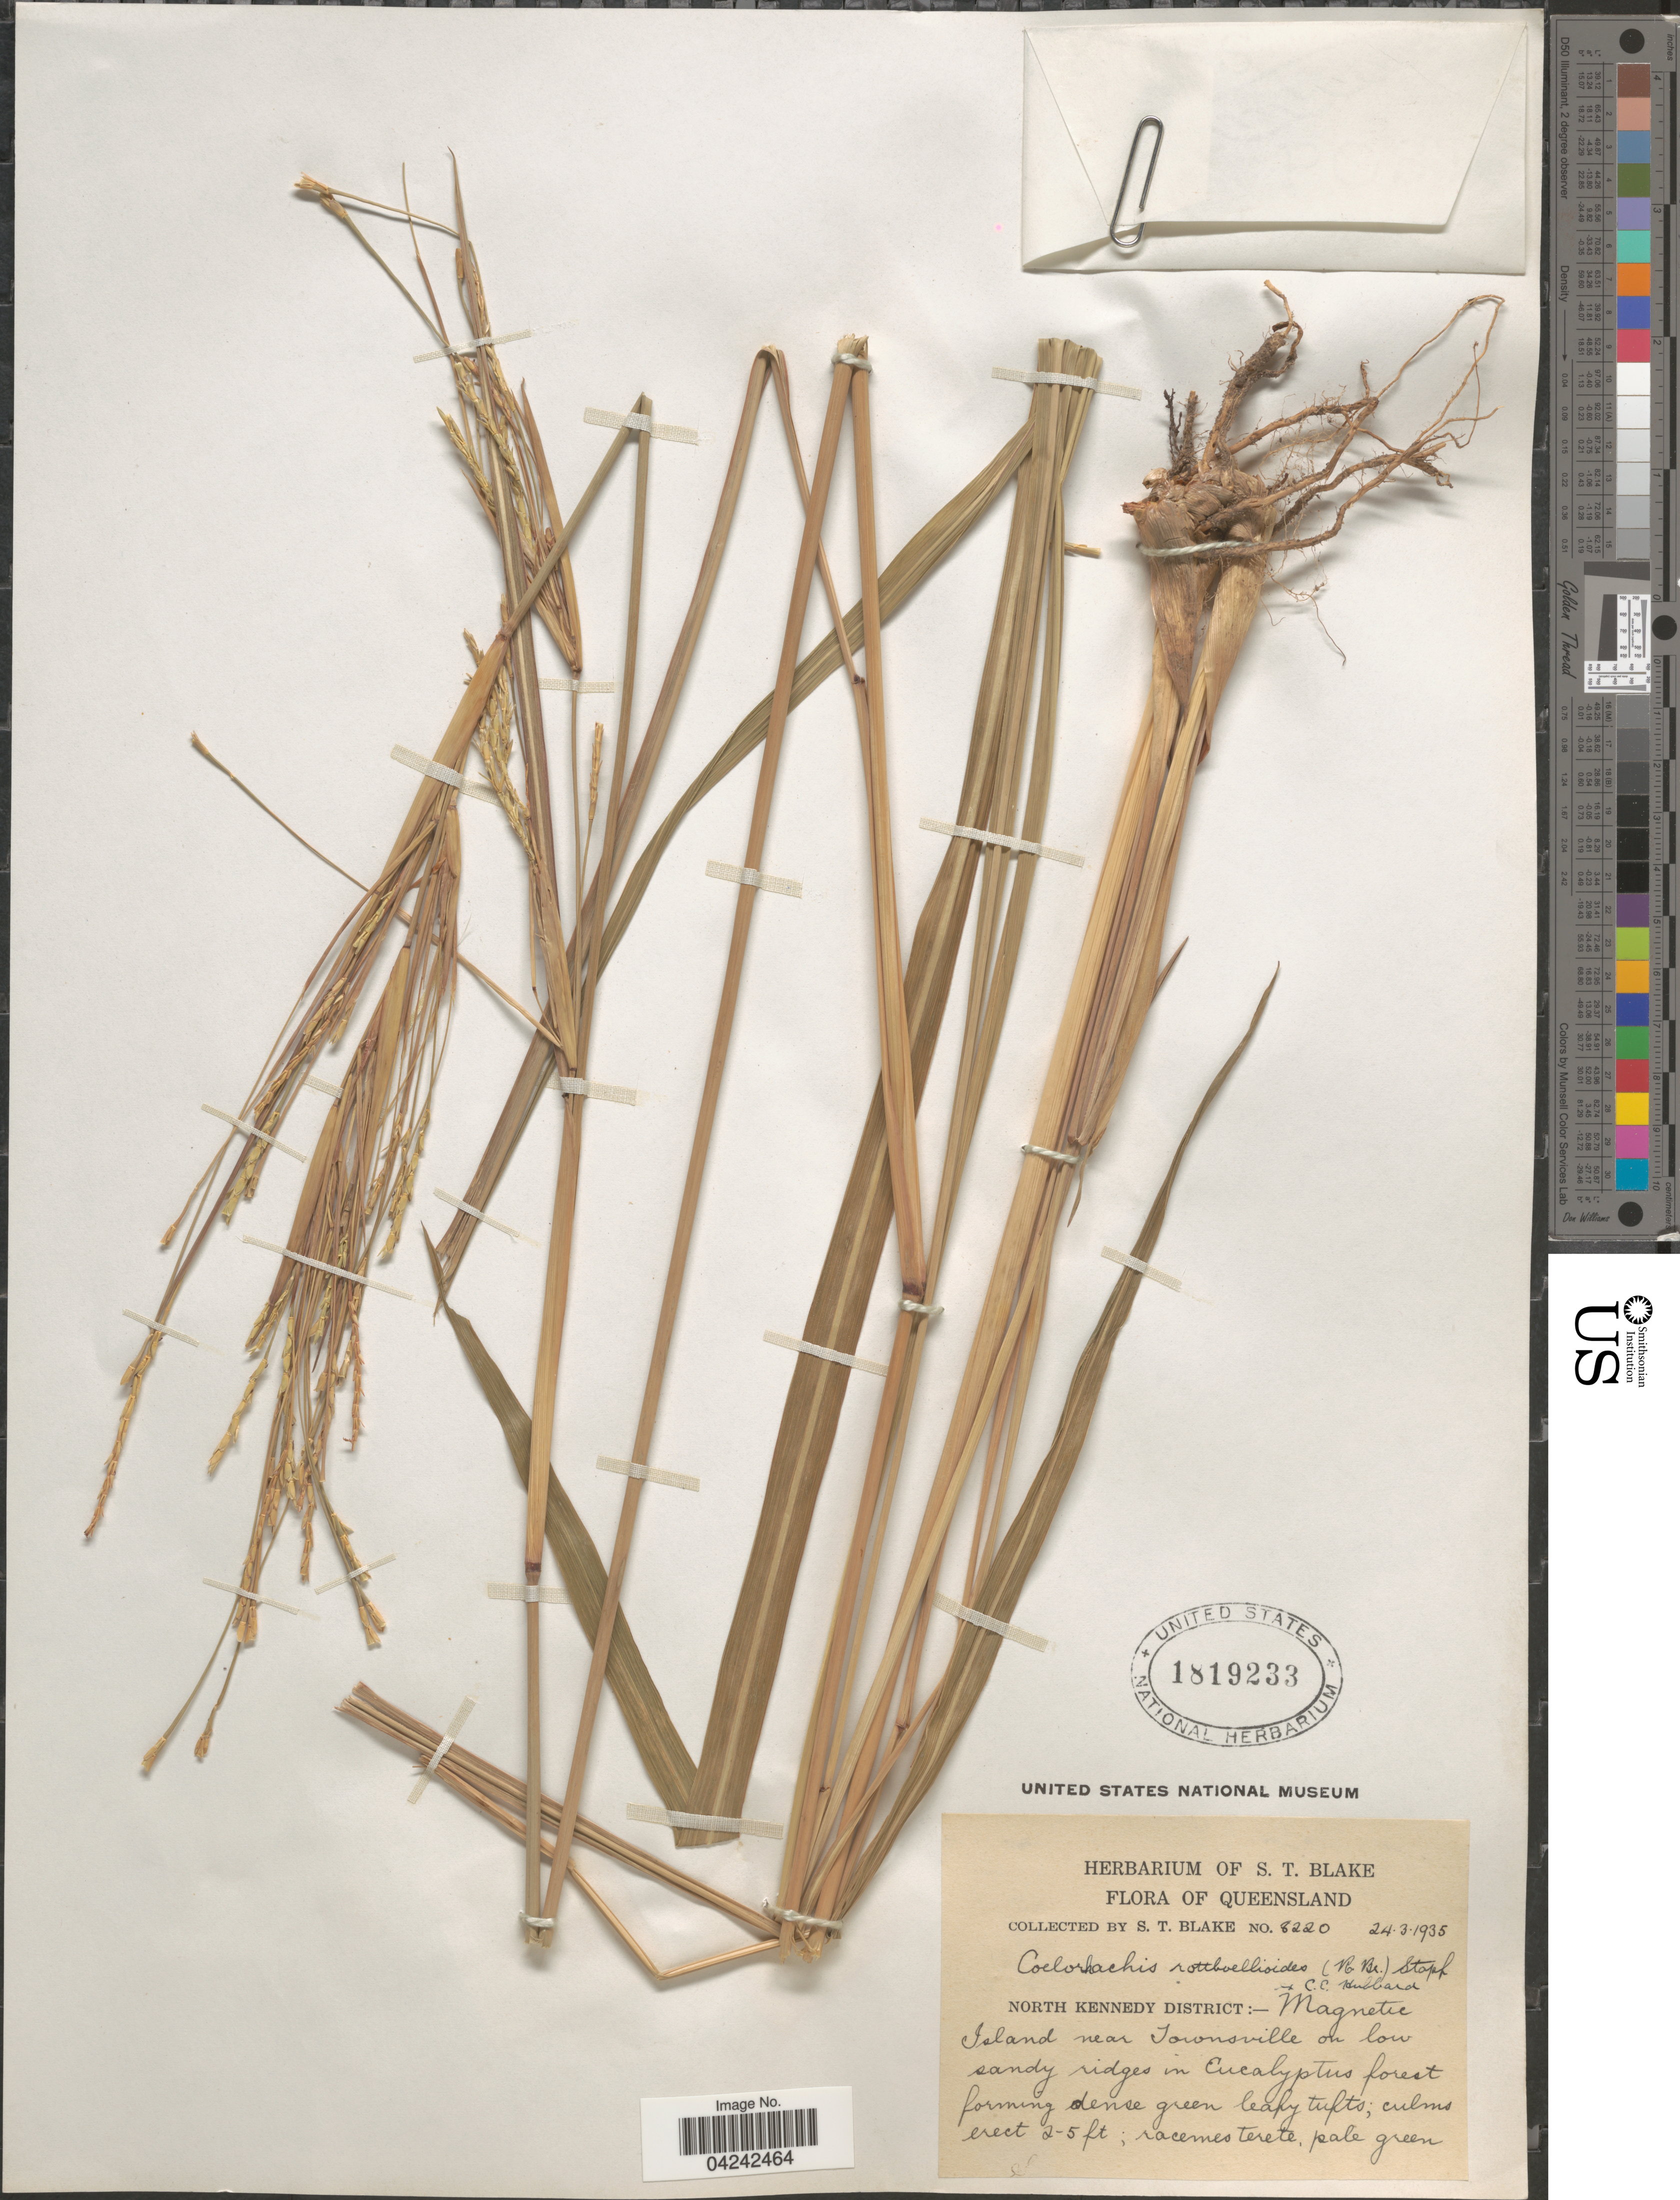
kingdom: Plantae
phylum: Tracheophyta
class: Liliopsida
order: Poales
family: Poaceae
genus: Rottboellia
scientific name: Rottboellia rottboellioides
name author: (R. Br.) Druce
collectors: S. T. Blake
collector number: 3220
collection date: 1935-03-24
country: Australia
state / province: Queensland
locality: North Kennedy District: - Magnetic Island near Townsville.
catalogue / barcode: US 1819233